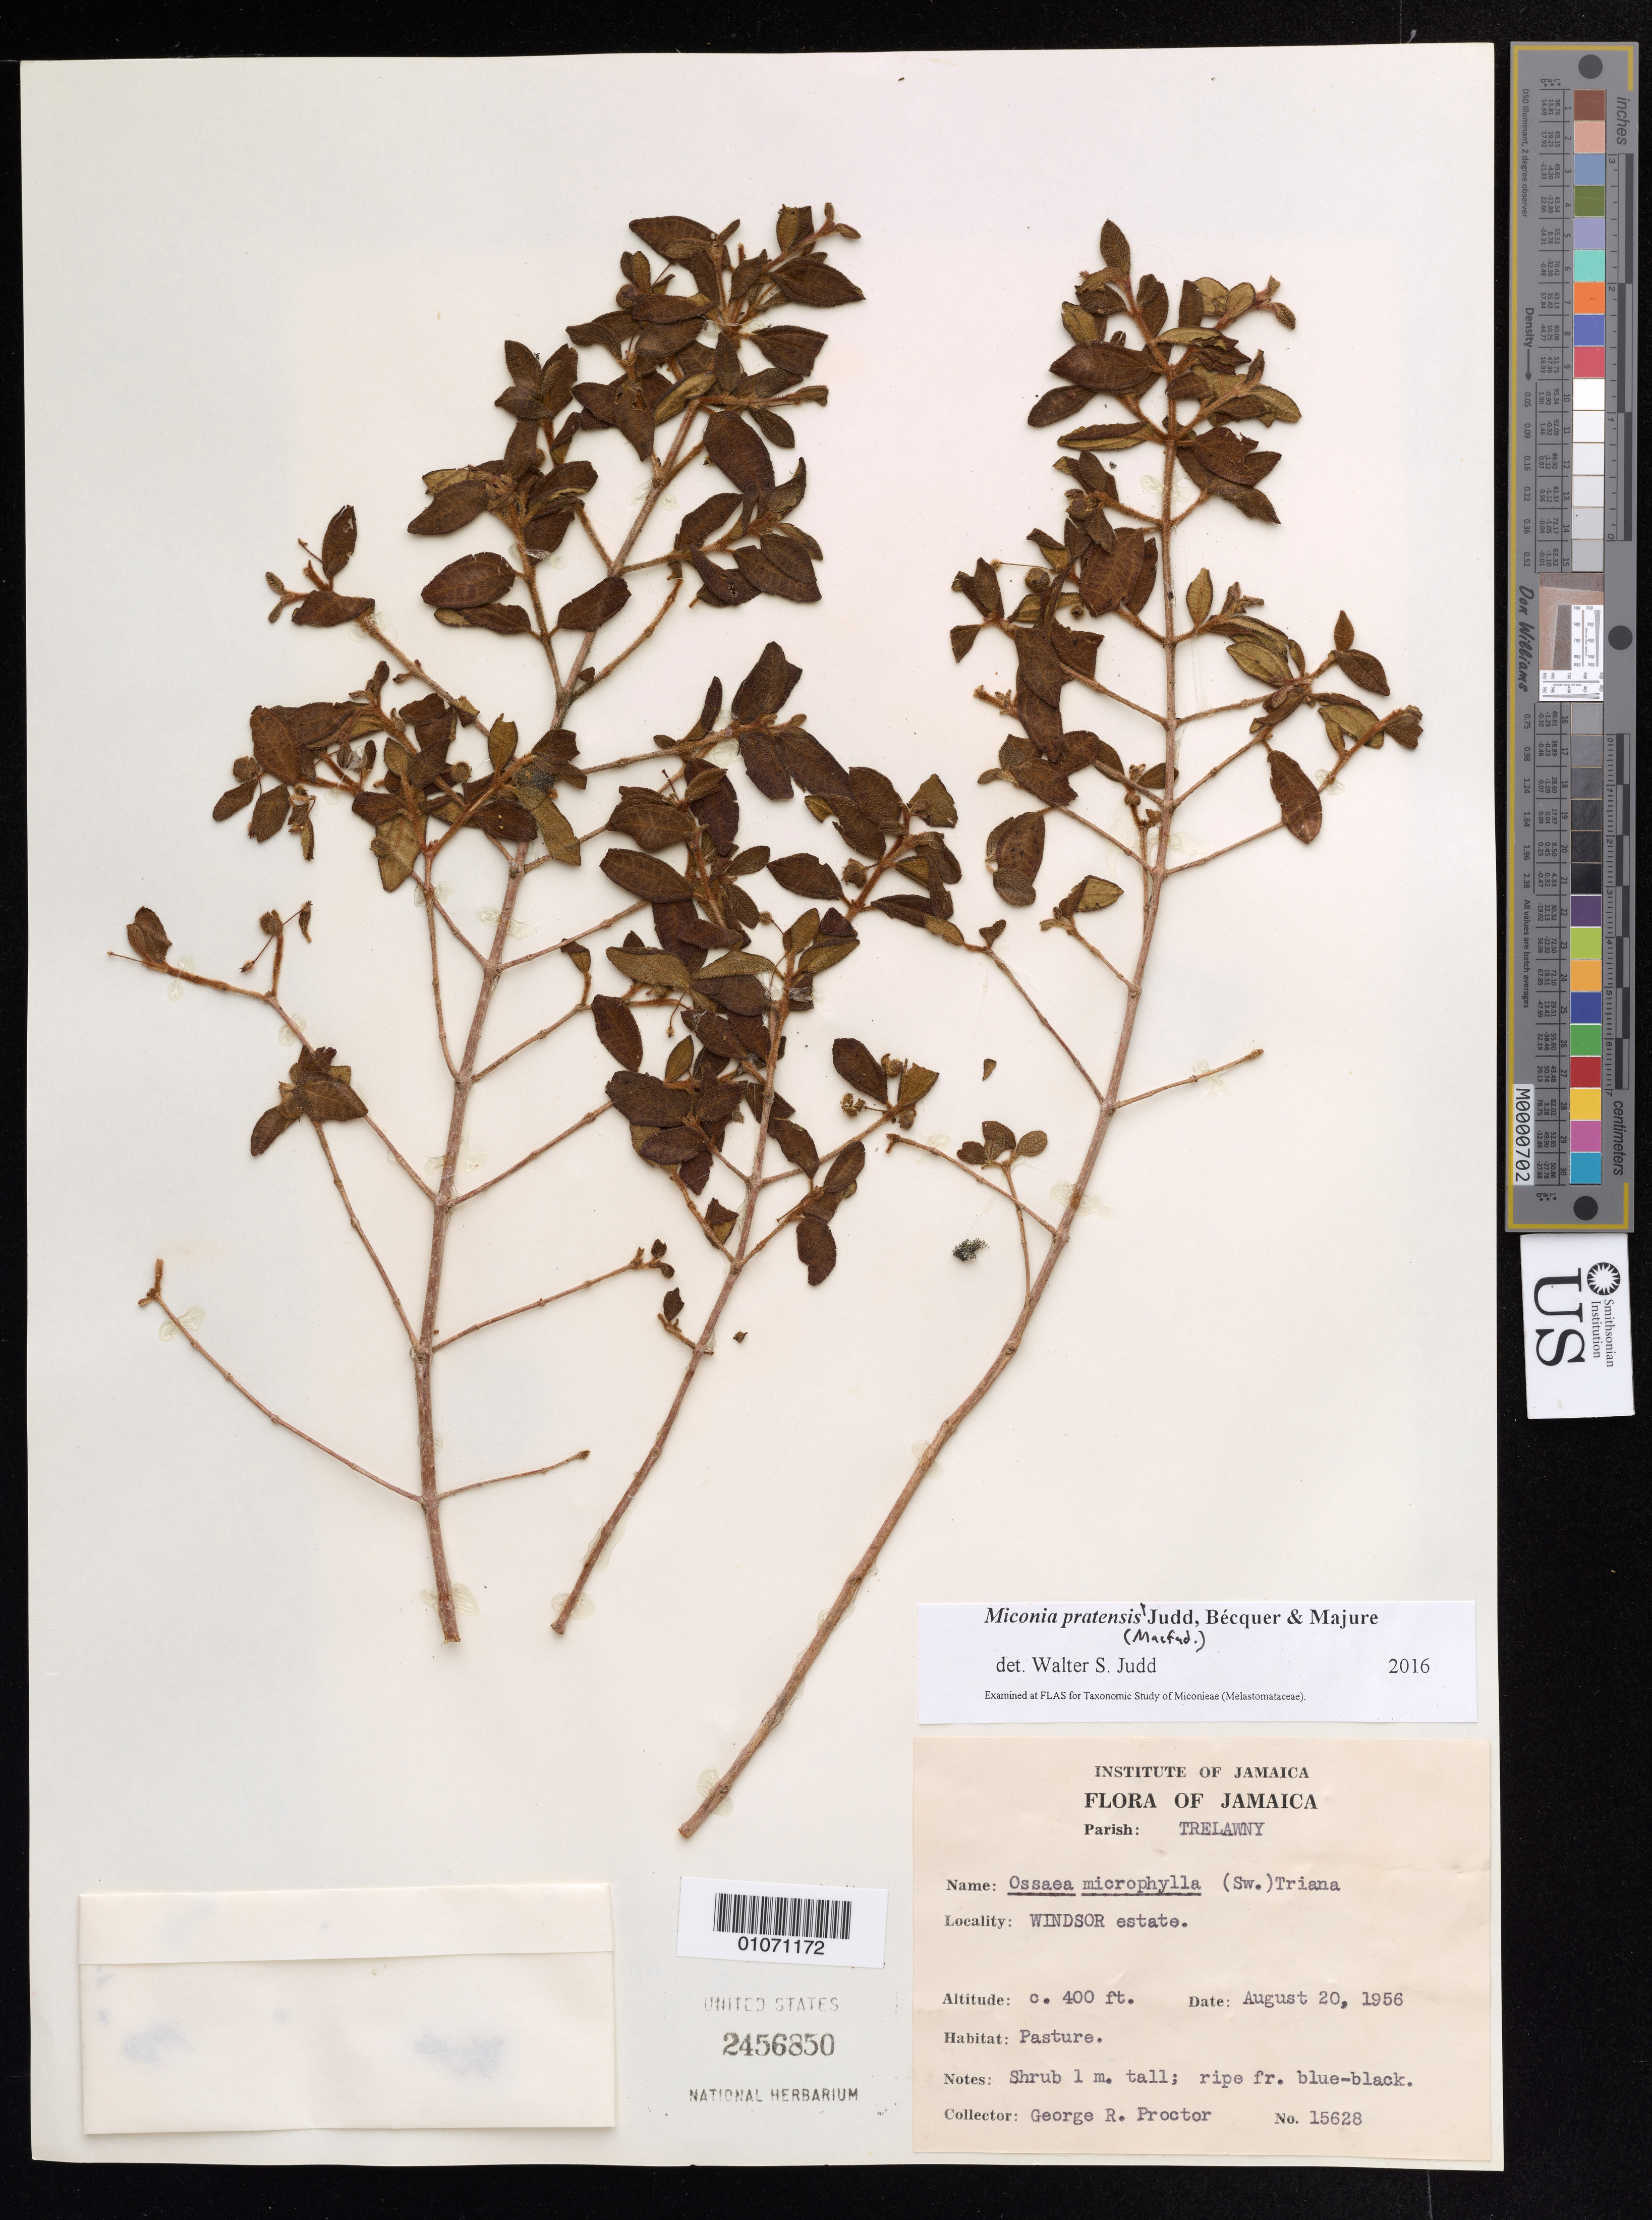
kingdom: Plantae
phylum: Tracheophyta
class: Magnoliopsida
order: Myrtales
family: Melastomataceae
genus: Miconia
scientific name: Miconia pratensis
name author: Judd et al.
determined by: Judd, Walter S.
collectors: G. R. Proctor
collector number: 15628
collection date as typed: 20 Aug 1956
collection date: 1956-08-20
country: Jamaica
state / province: Trelawny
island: Jamaica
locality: Windsor Estate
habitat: Pasture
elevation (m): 122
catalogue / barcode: US 2456850